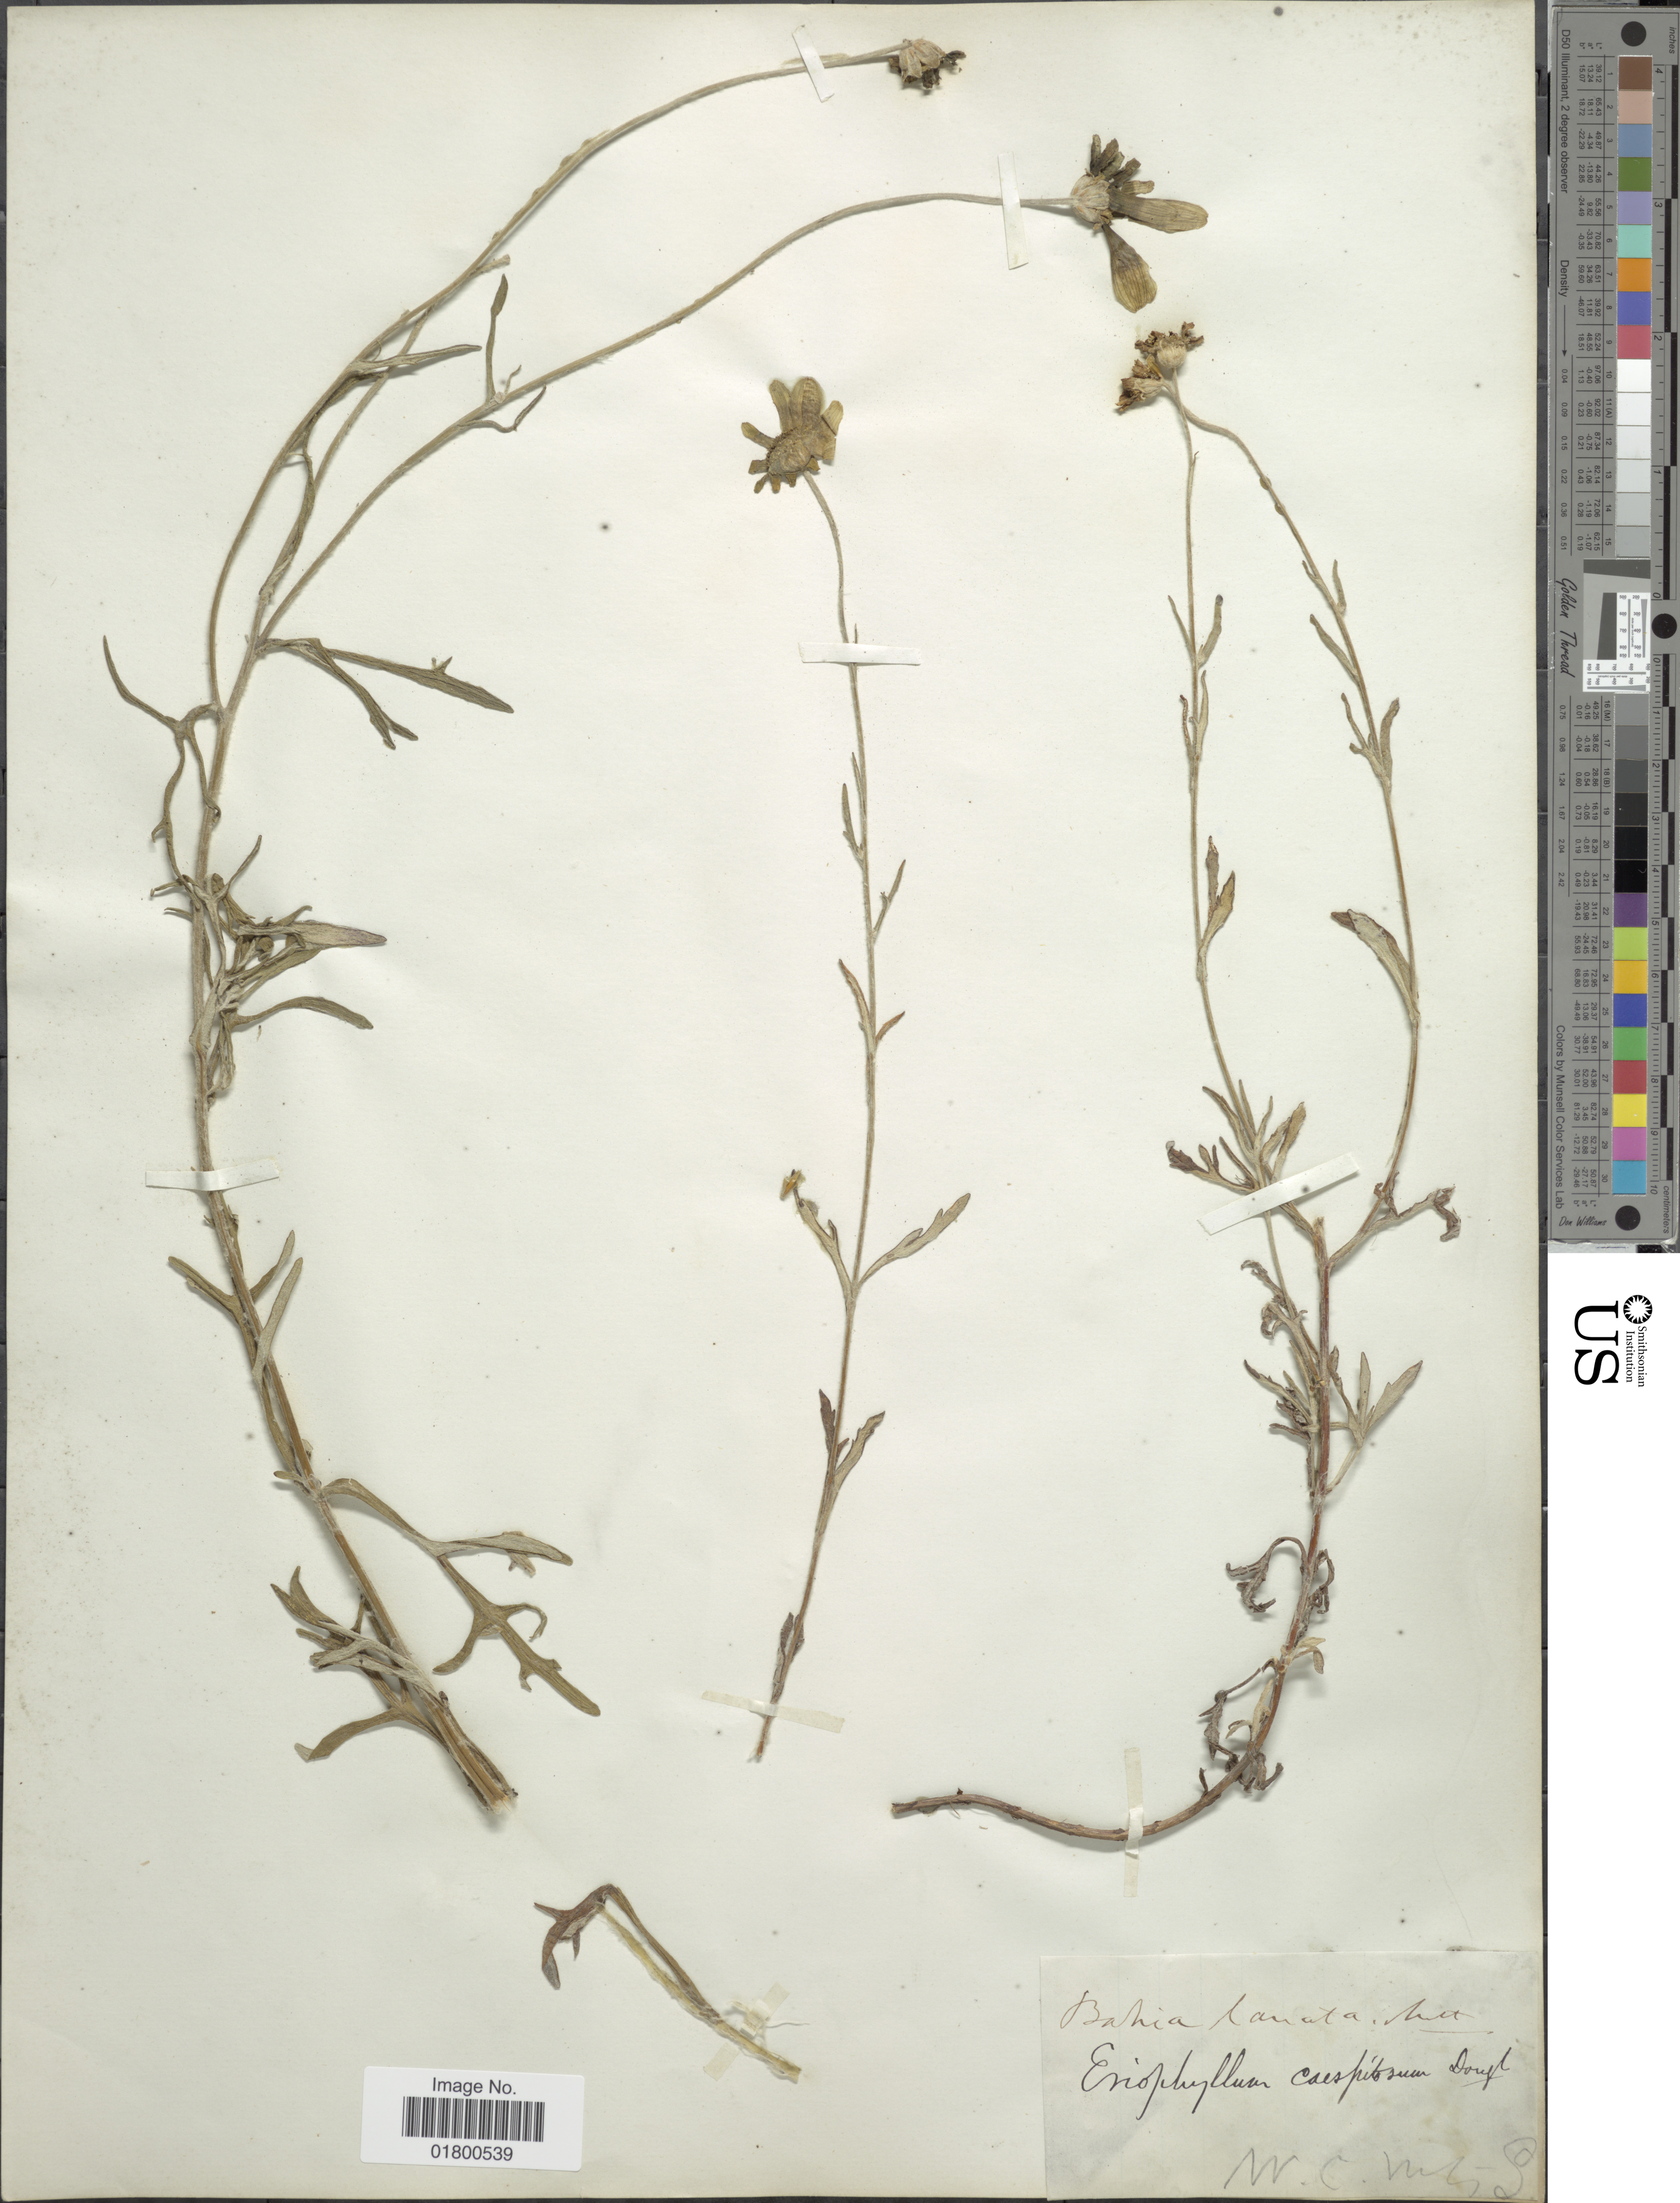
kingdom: Plantae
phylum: Tracheophyta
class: Magnoliopsida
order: Asterales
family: Asteraceae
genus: Eriophyllum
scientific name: Eriophyllum superbum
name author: Rydb.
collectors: W. C.